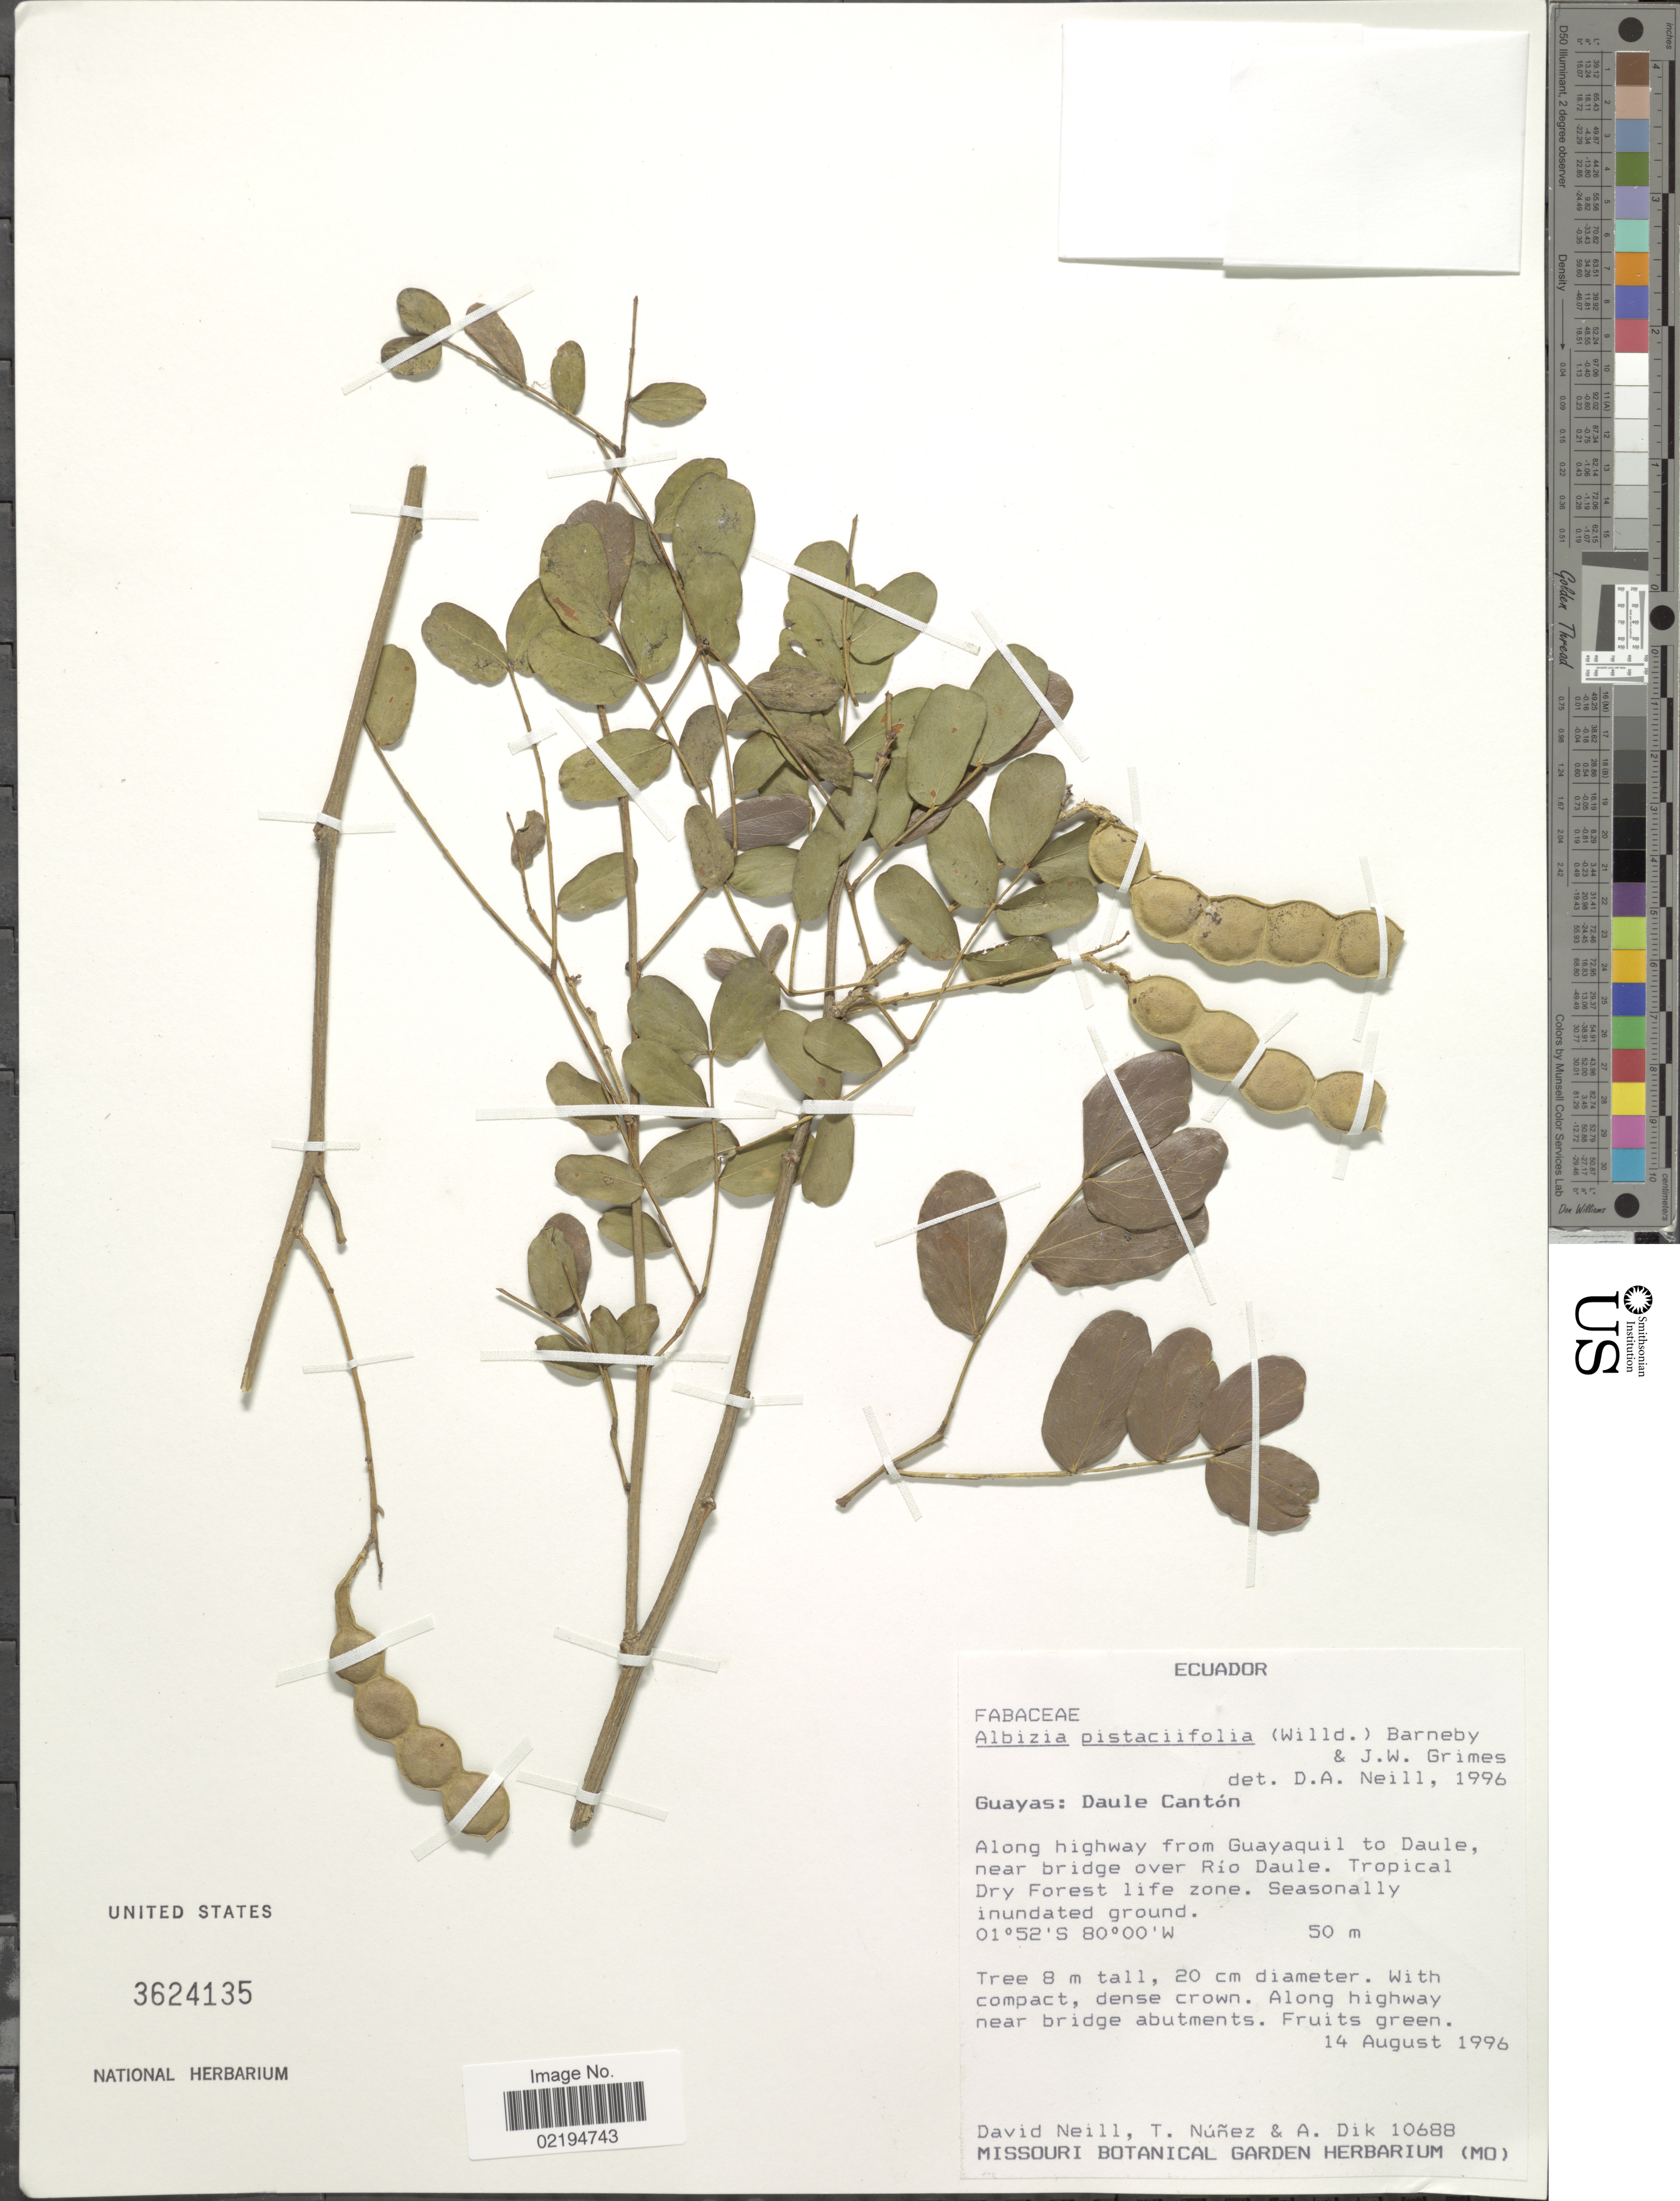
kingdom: Plantae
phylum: Tracheophyta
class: Magnoliopsida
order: Fabales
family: Fabaceae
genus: Pseudalbizzia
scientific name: Pseudalbizzia pistaciifolia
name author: (Willd.) Koenen & Duno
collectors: D. Neill, T. Núñez & A. Dik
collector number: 10688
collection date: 1996-08-14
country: Ecuador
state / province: Guayas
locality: Daule Canton, along highway from Guayaquil to Daule, near bridge over Rio Daule, Tropical Dry Forest Life Zone.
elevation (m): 50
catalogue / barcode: US 3624135